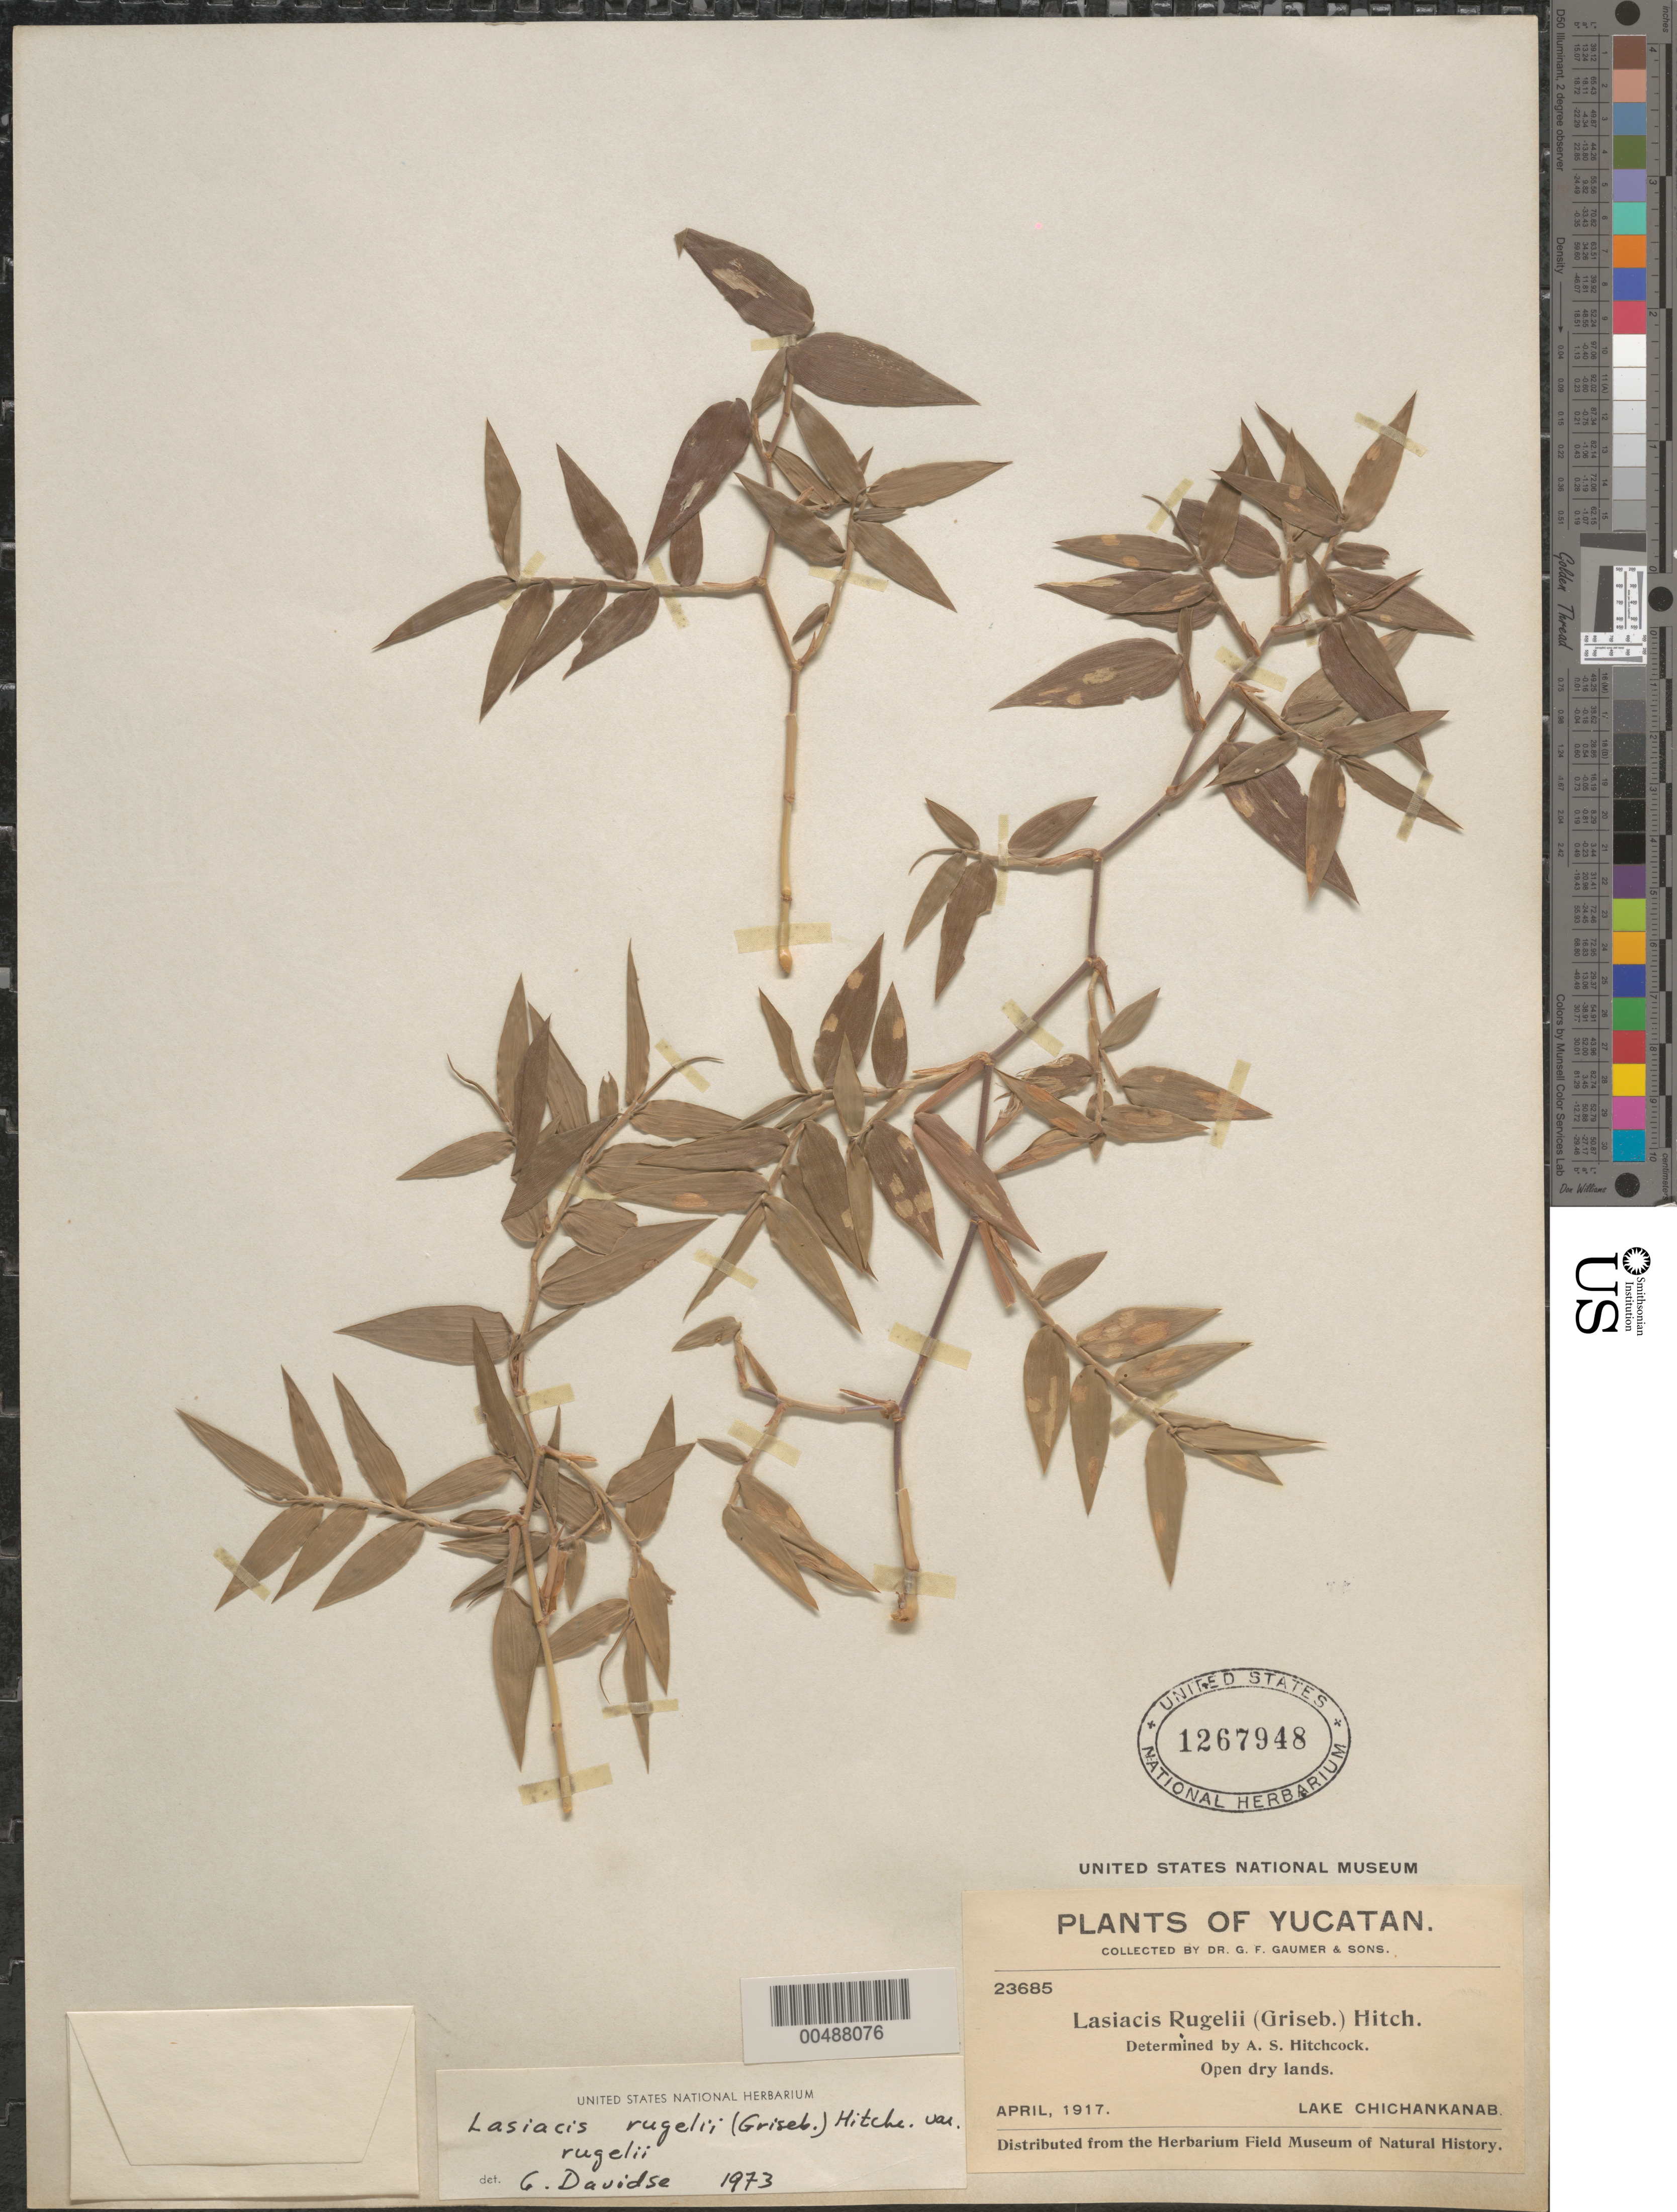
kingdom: Plantae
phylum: Tracheophyta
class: Liliopsida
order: Poales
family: Poaceae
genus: Lasiacis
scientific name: Lasiacis rugelii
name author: (Griseb.) Hitchc.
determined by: Davidse, Gerrit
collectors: G. F. Gaumer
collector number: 23685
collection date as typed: Apr 1917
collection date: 1917-04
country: Mexico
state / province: Yucatan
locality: Lake Chichankanab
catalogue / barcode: US 1267948